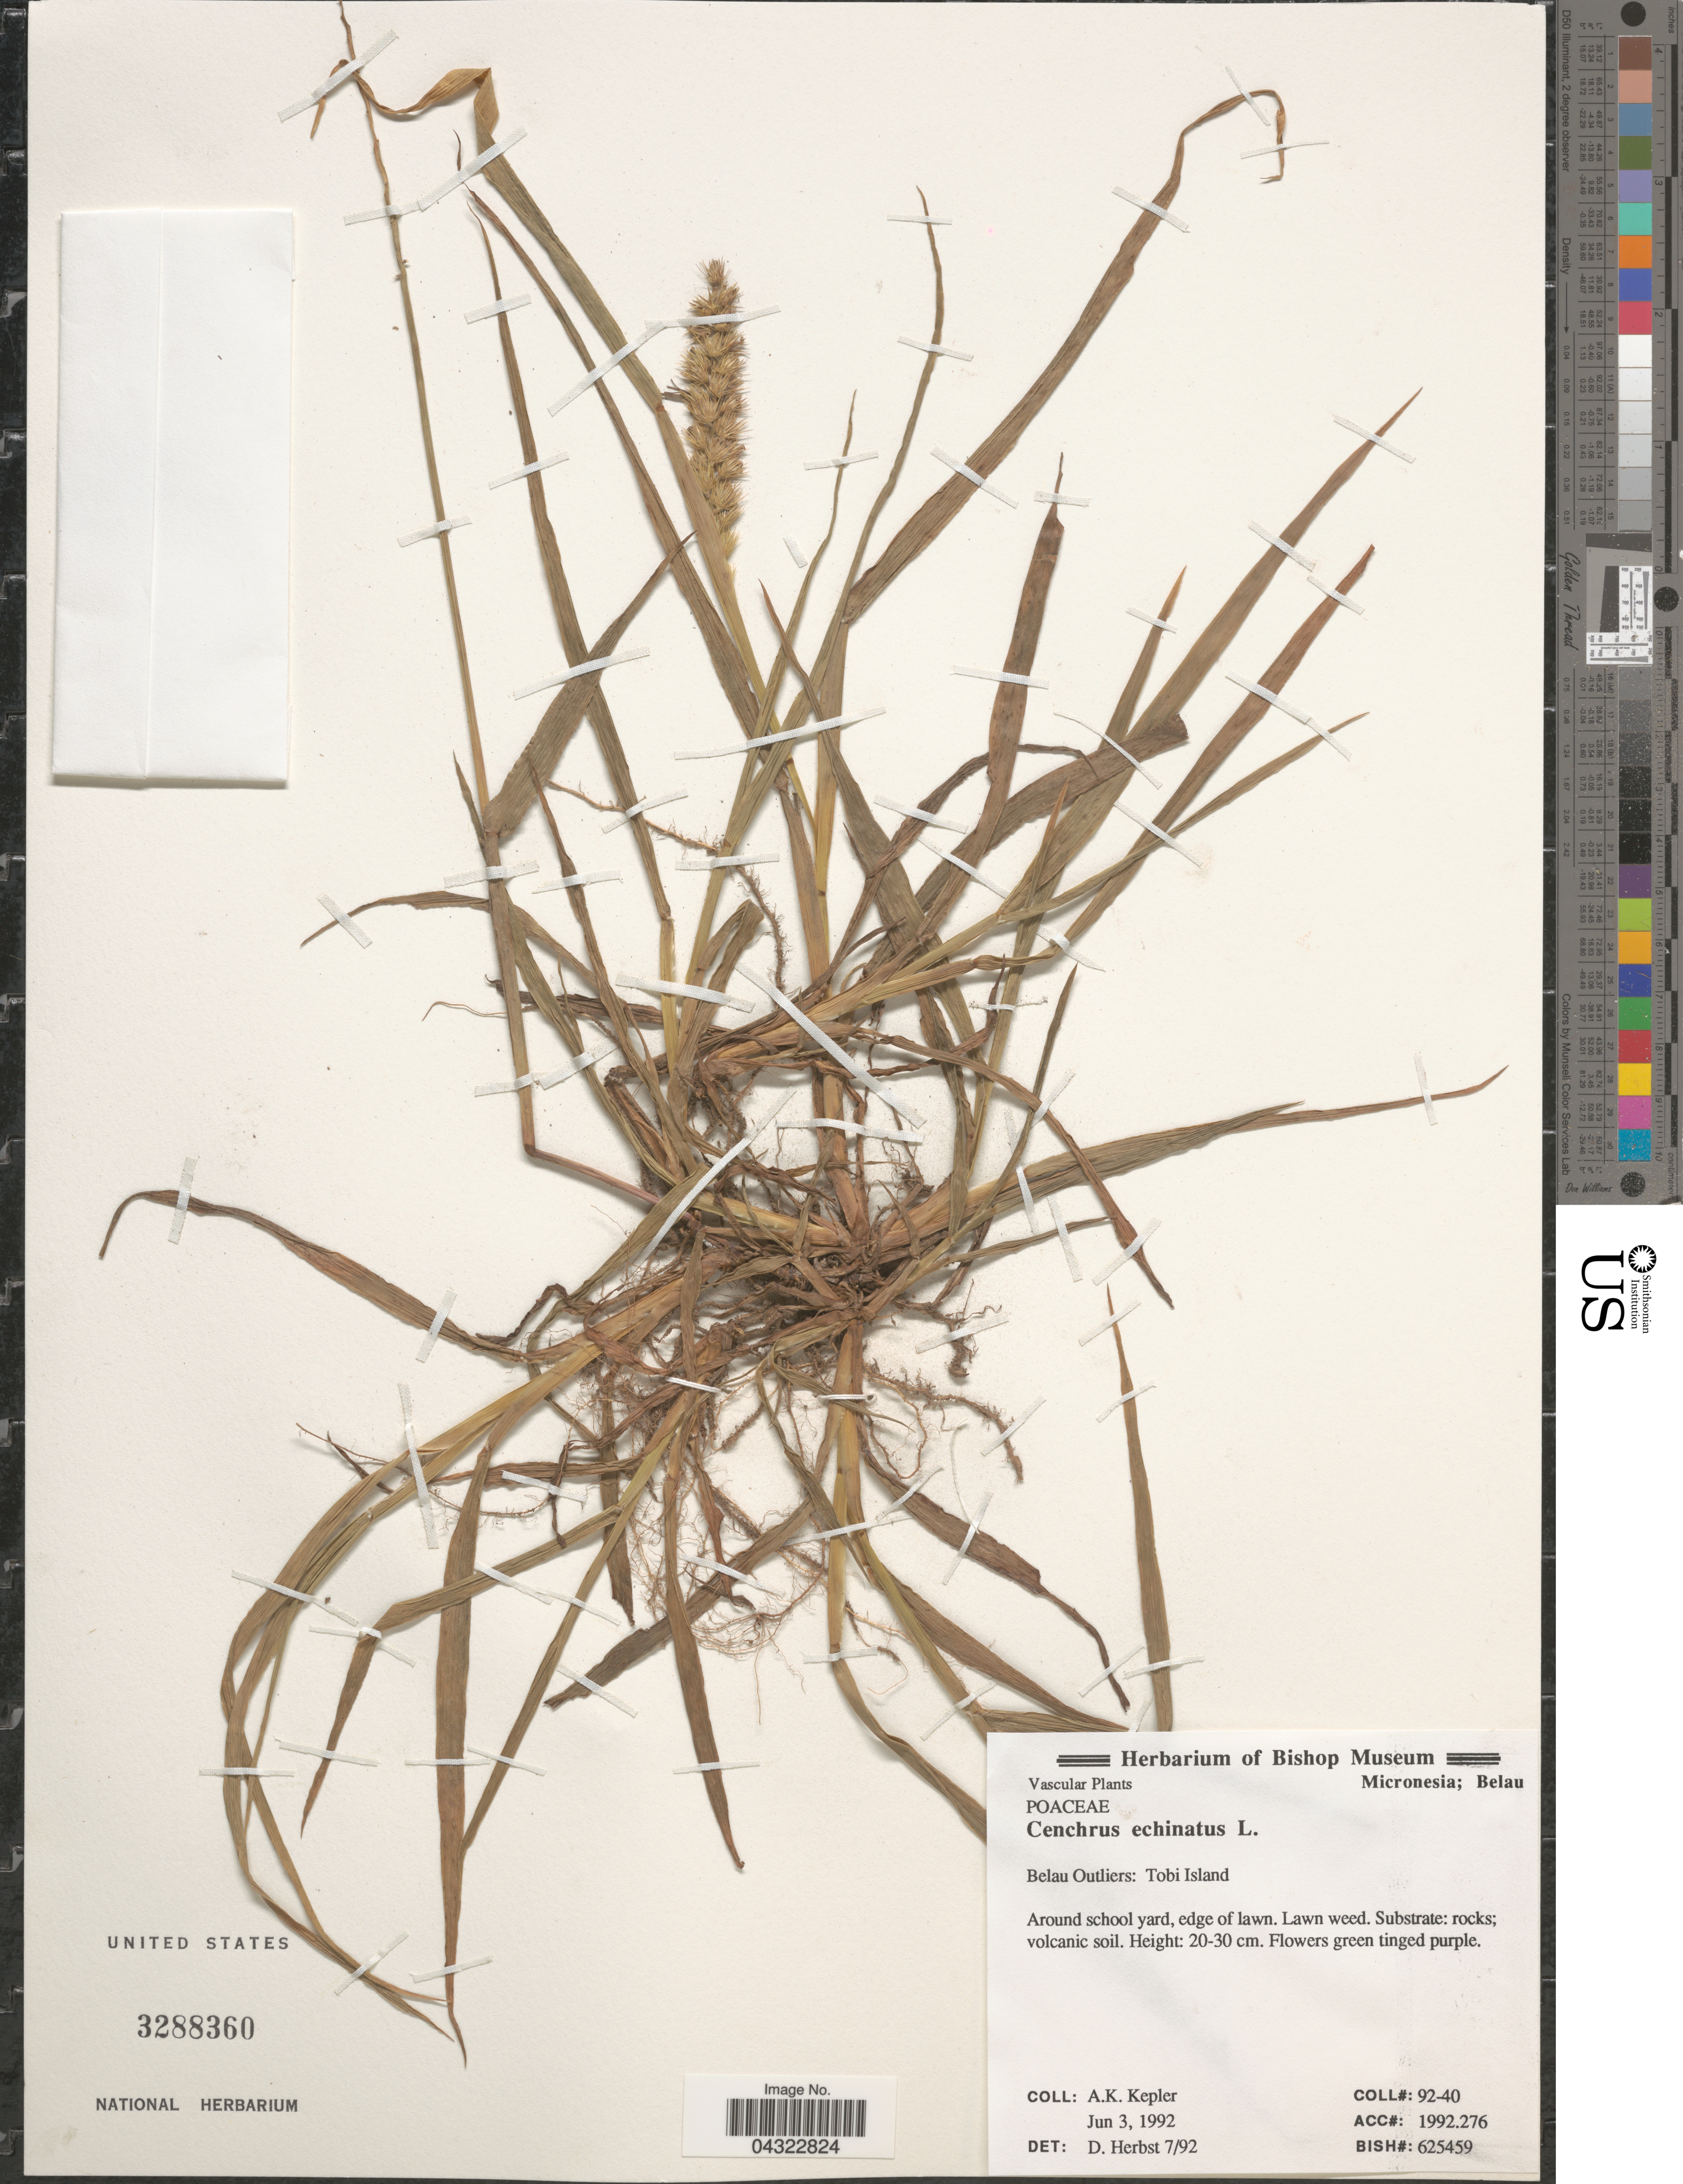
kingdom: Plantae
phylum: Tracheophyta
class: Liliopsida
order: Poales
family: Poaceae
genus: Cenchrus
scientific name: Cenchrus echinatus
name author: L.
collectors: A. K. Kepler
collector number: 92-40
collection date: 1992-06-03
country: Palau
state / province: Belau Outliers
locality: Tobi Island. Around school yard, edge of lawn.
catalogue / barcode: US 3288360